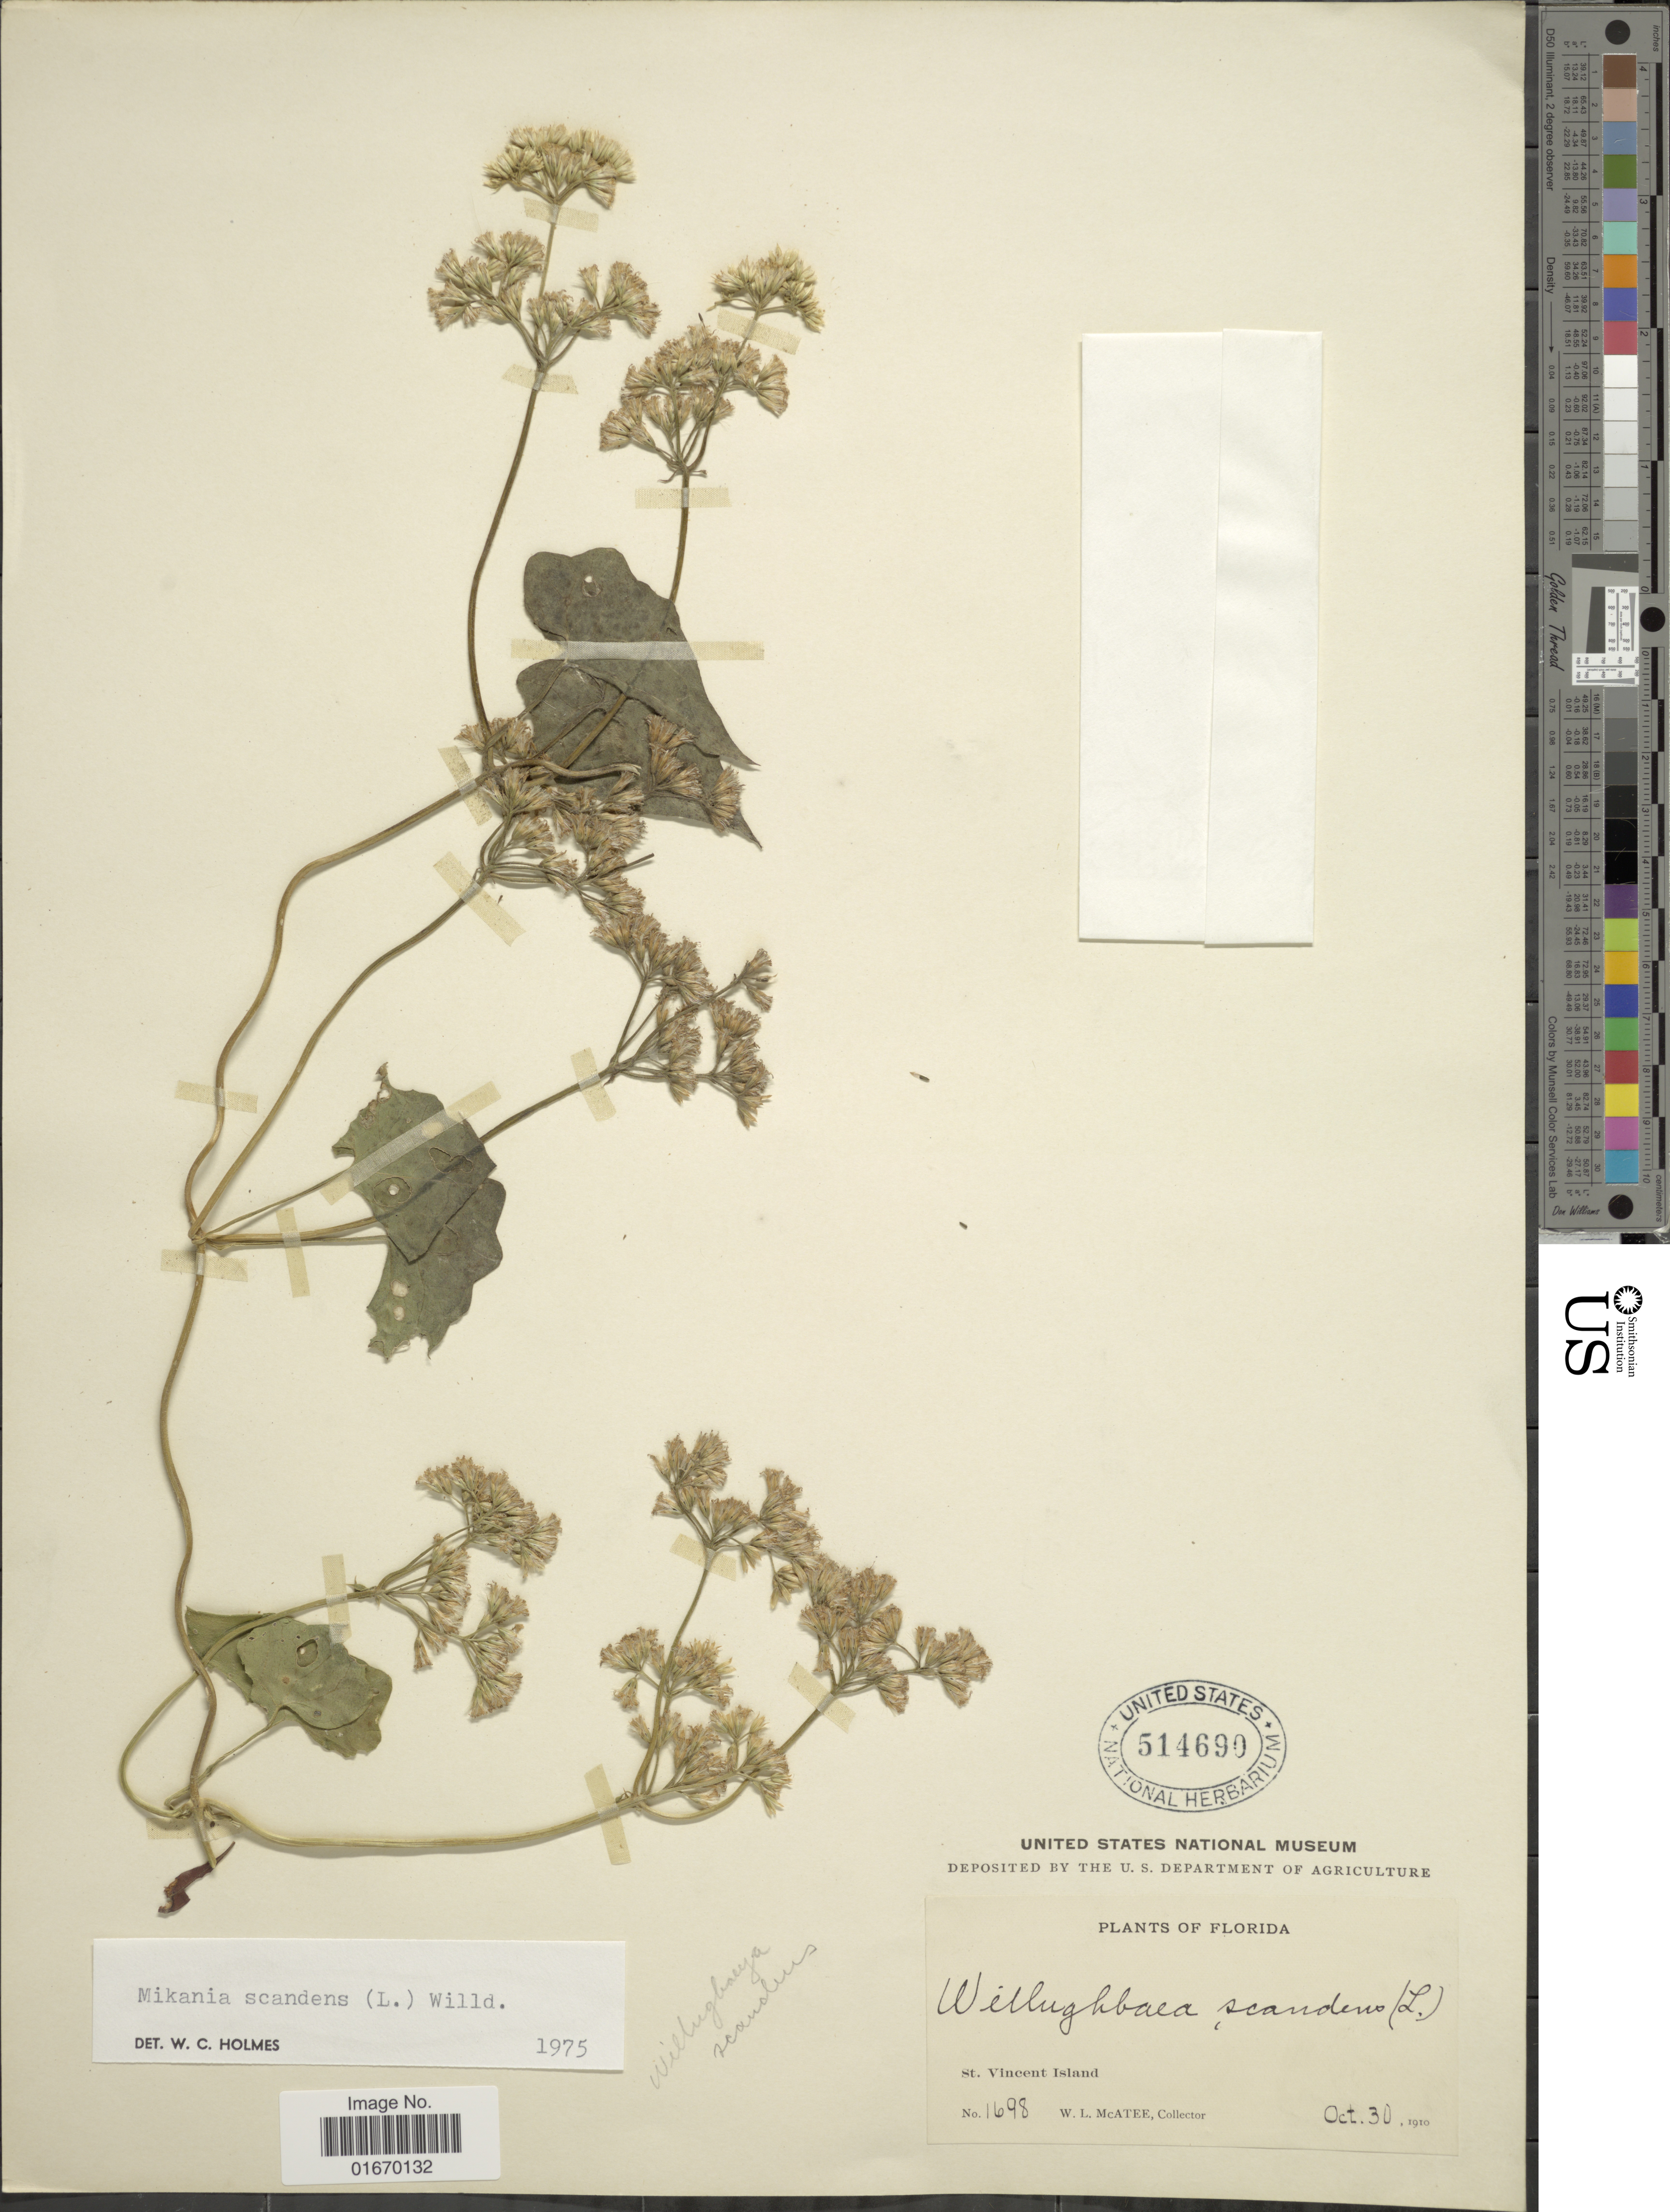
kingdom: Plantae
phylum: Tracheophyta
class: Magnoliopsida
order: Asterales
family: Asteraceae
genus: Mikania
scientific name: Mikania scandens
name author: (L.) Willd.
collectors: W. McAtee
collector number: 1698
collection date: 1910-10-30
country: United States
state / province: Florida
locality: St. Vincent Island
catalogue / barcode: US 514690